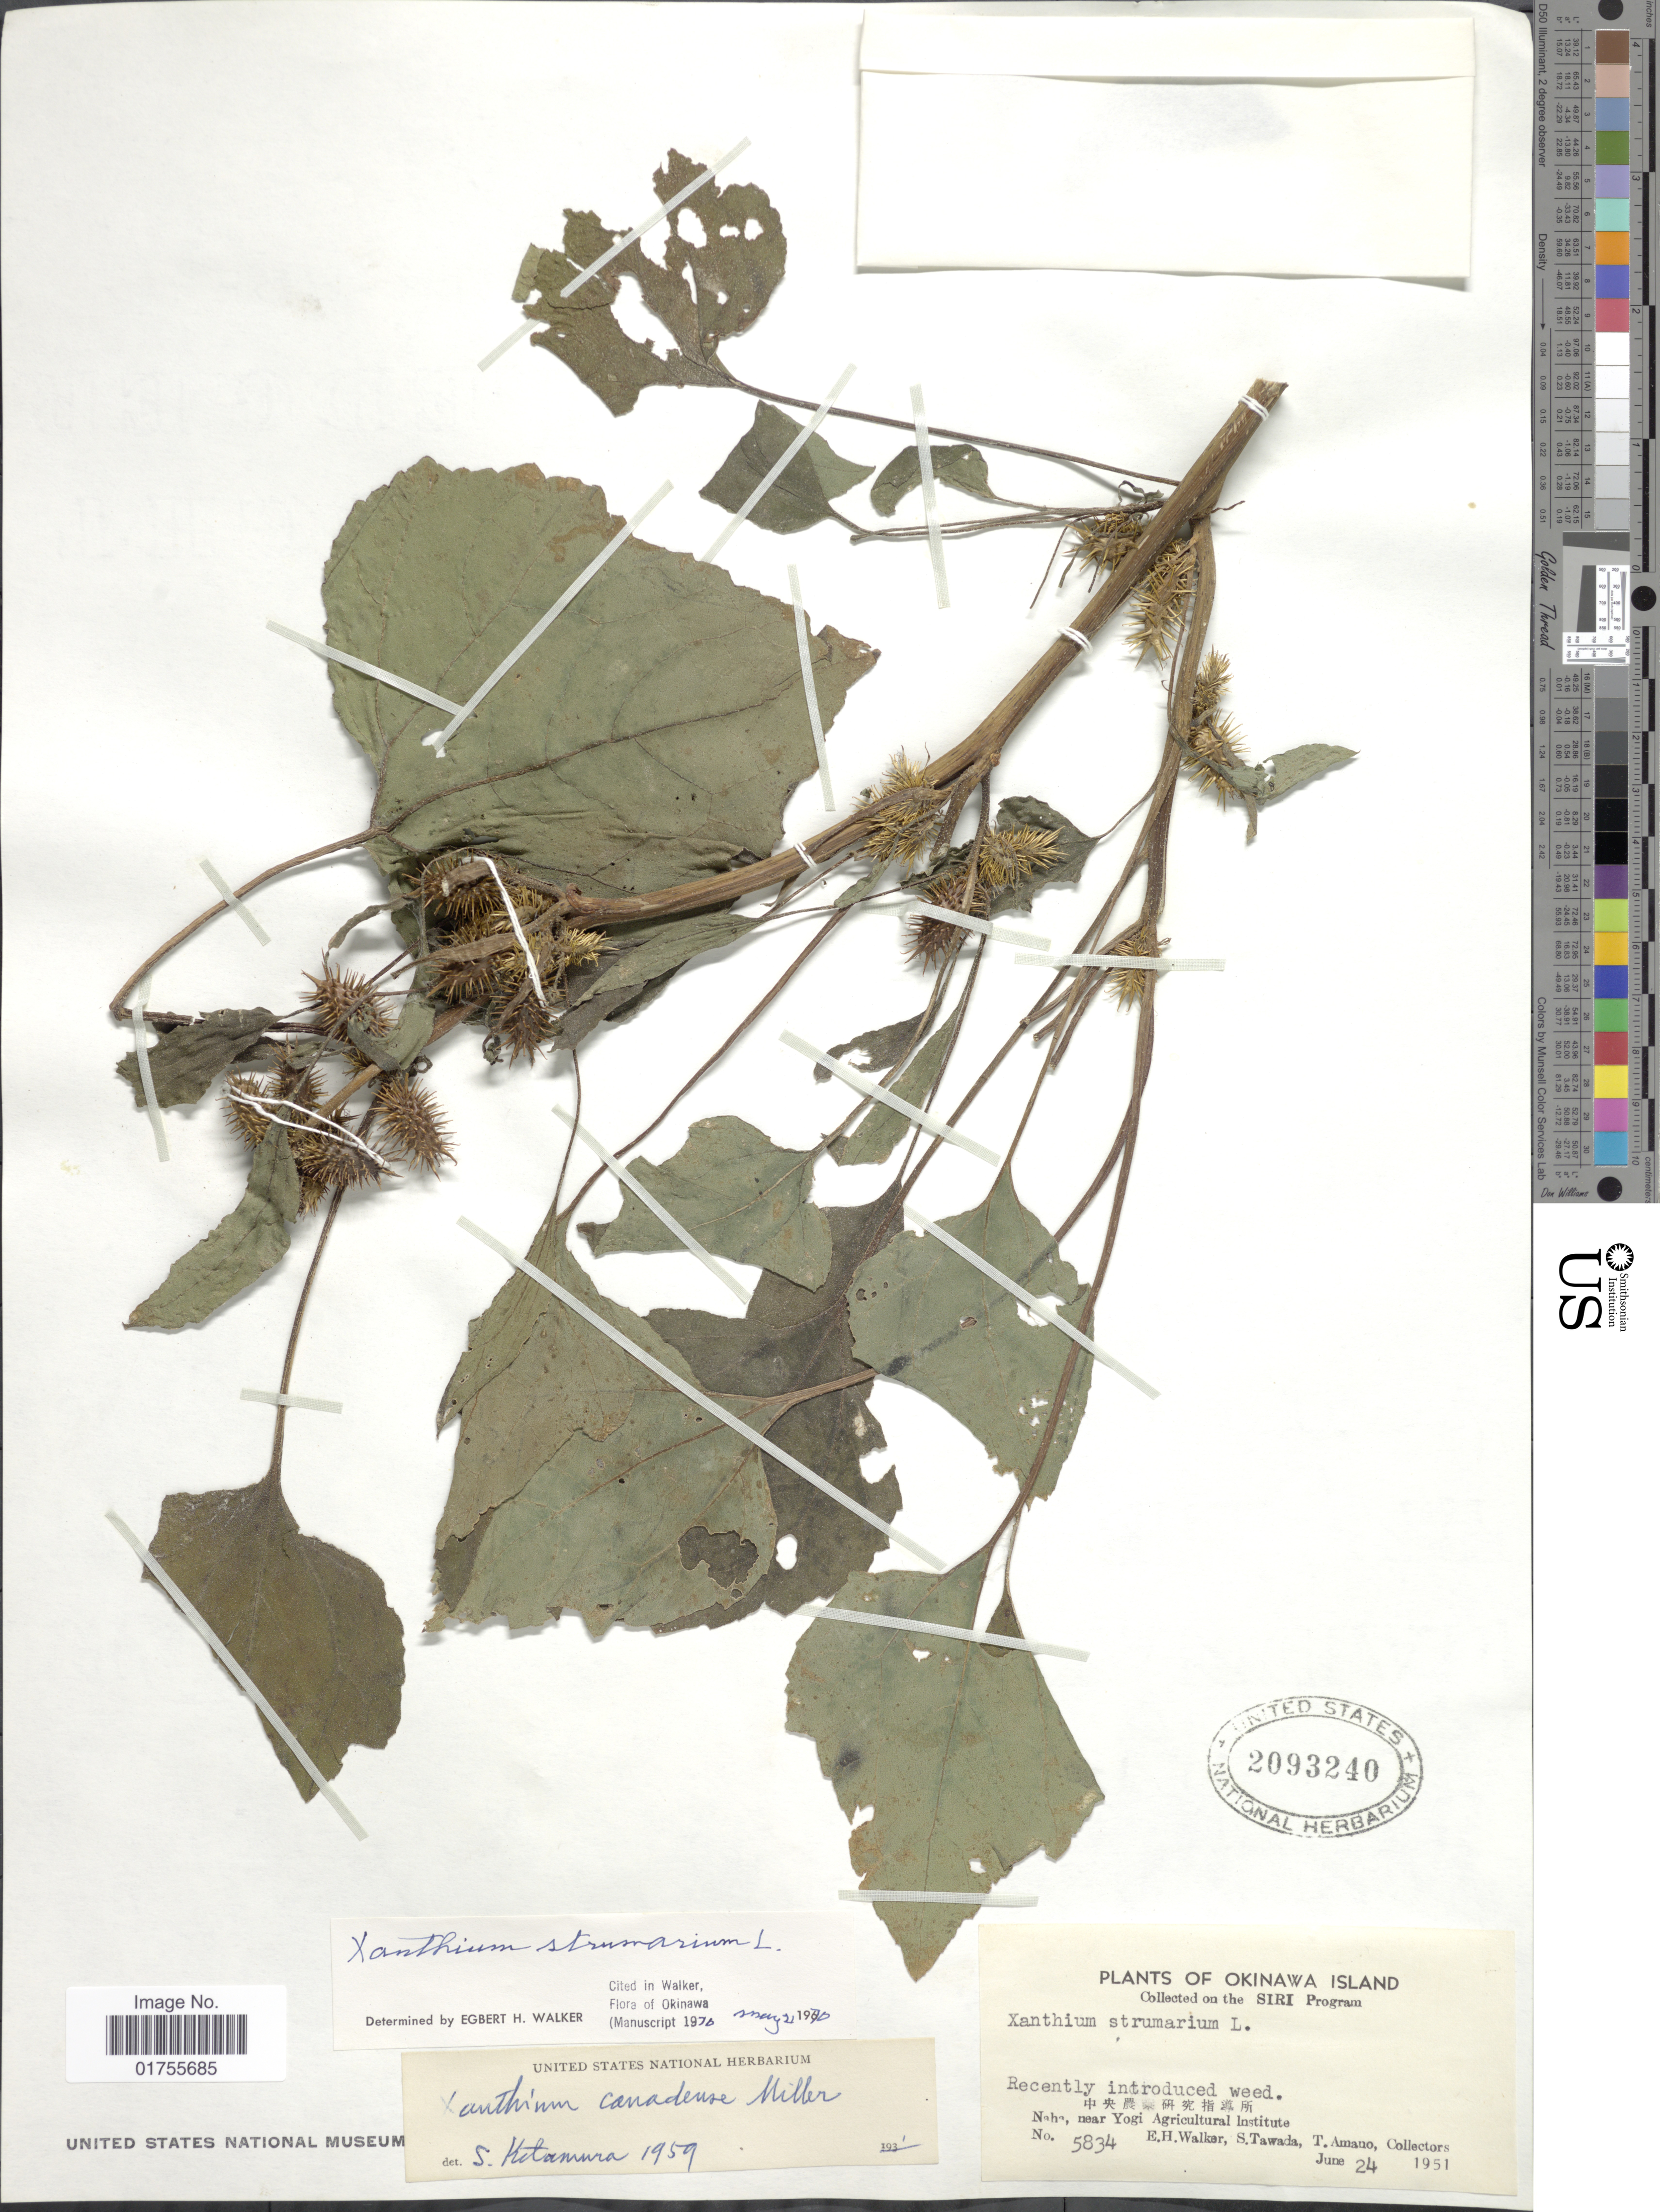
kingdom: Plantae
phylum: Tracheophyta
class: Magnoliopsida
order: Asterales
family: Asteraceae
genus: Xanthium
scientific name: Xanthium strumarium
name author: L.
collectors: E. H. Walker, S. Tawada & T. Amano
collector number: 5834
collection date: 1951-06-24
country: Japan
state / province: Okinawa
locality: Okinawa Island, Naha, near Yogi Agricutural Institute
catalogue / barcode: US 2093240